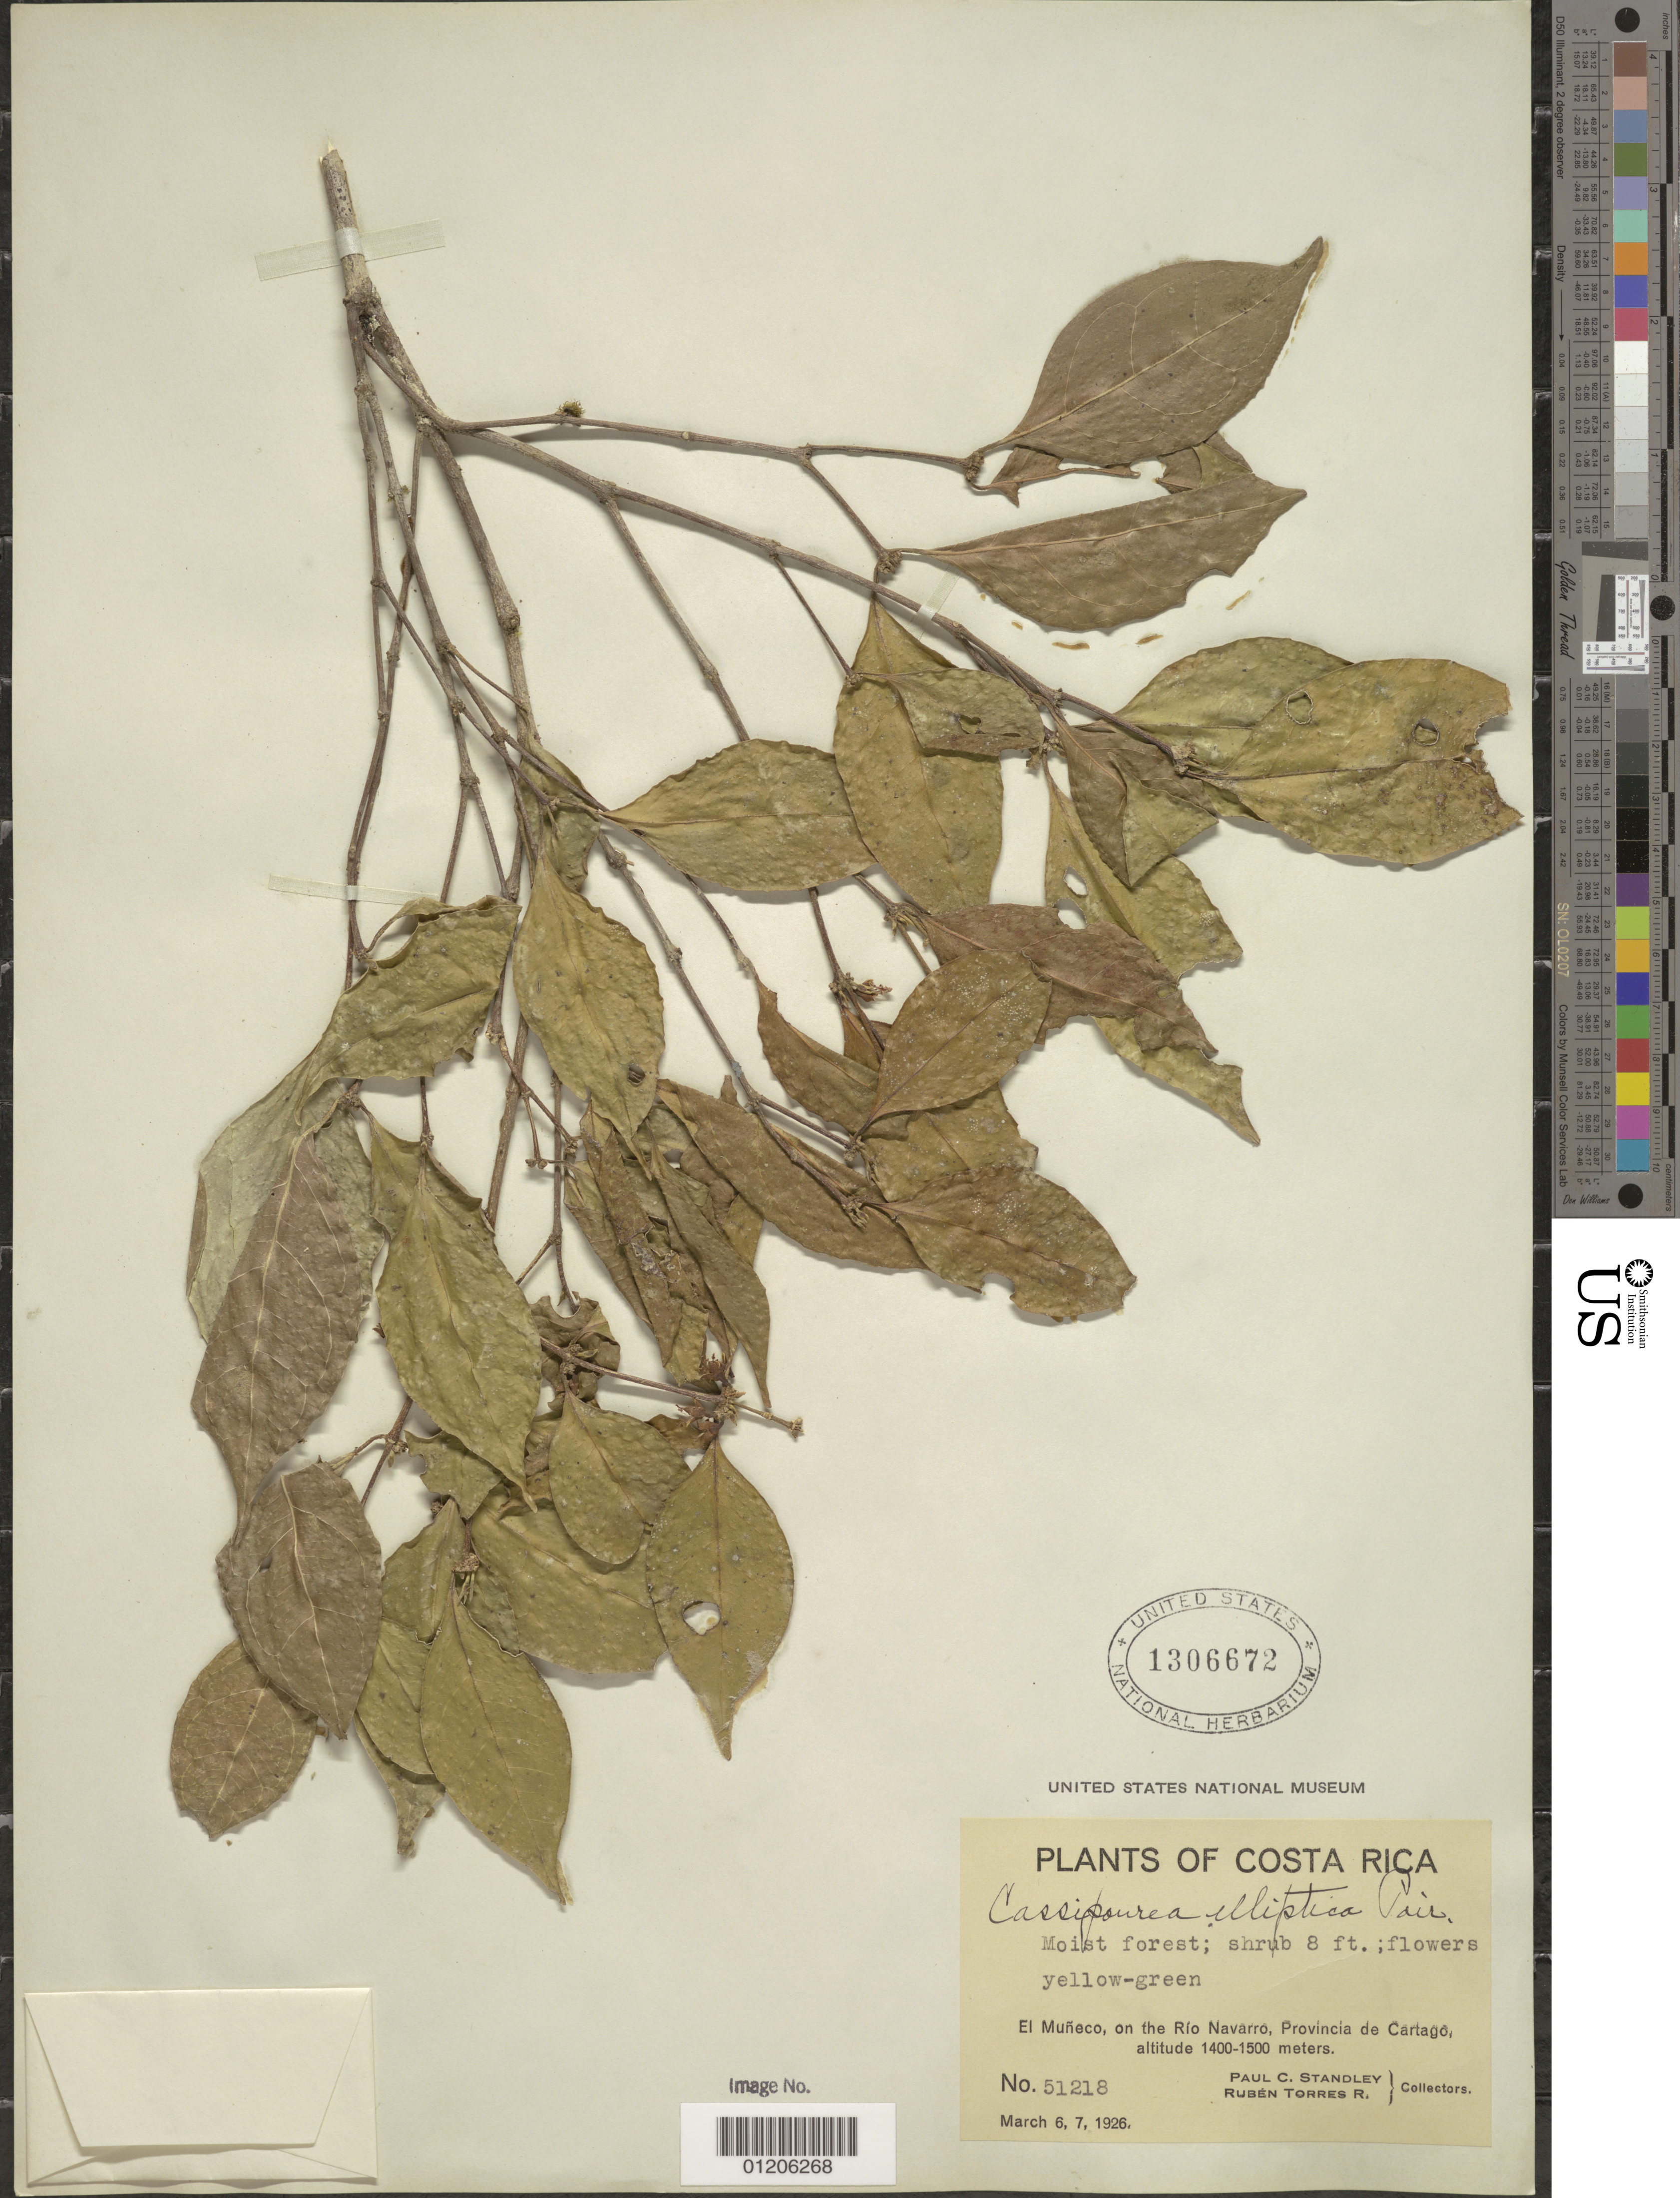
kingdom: Plantae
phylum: Tracheophyta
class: Magnoliopsida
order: Malpighiales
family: Rhizophoraceae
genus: Cassipourea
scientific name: Cassipourea elliptica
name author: (Sw.) Poir.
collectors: P. C. Standley & R. Torres Rojas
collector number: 51218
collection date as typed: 06 Mar 1926 and 07 Mar 1926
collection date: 1926-03-06,1926-03-07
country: Costa Rica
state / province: Cartago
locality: El Muneco, on Rio Navarro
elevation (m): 1400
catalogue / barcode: US 1306672